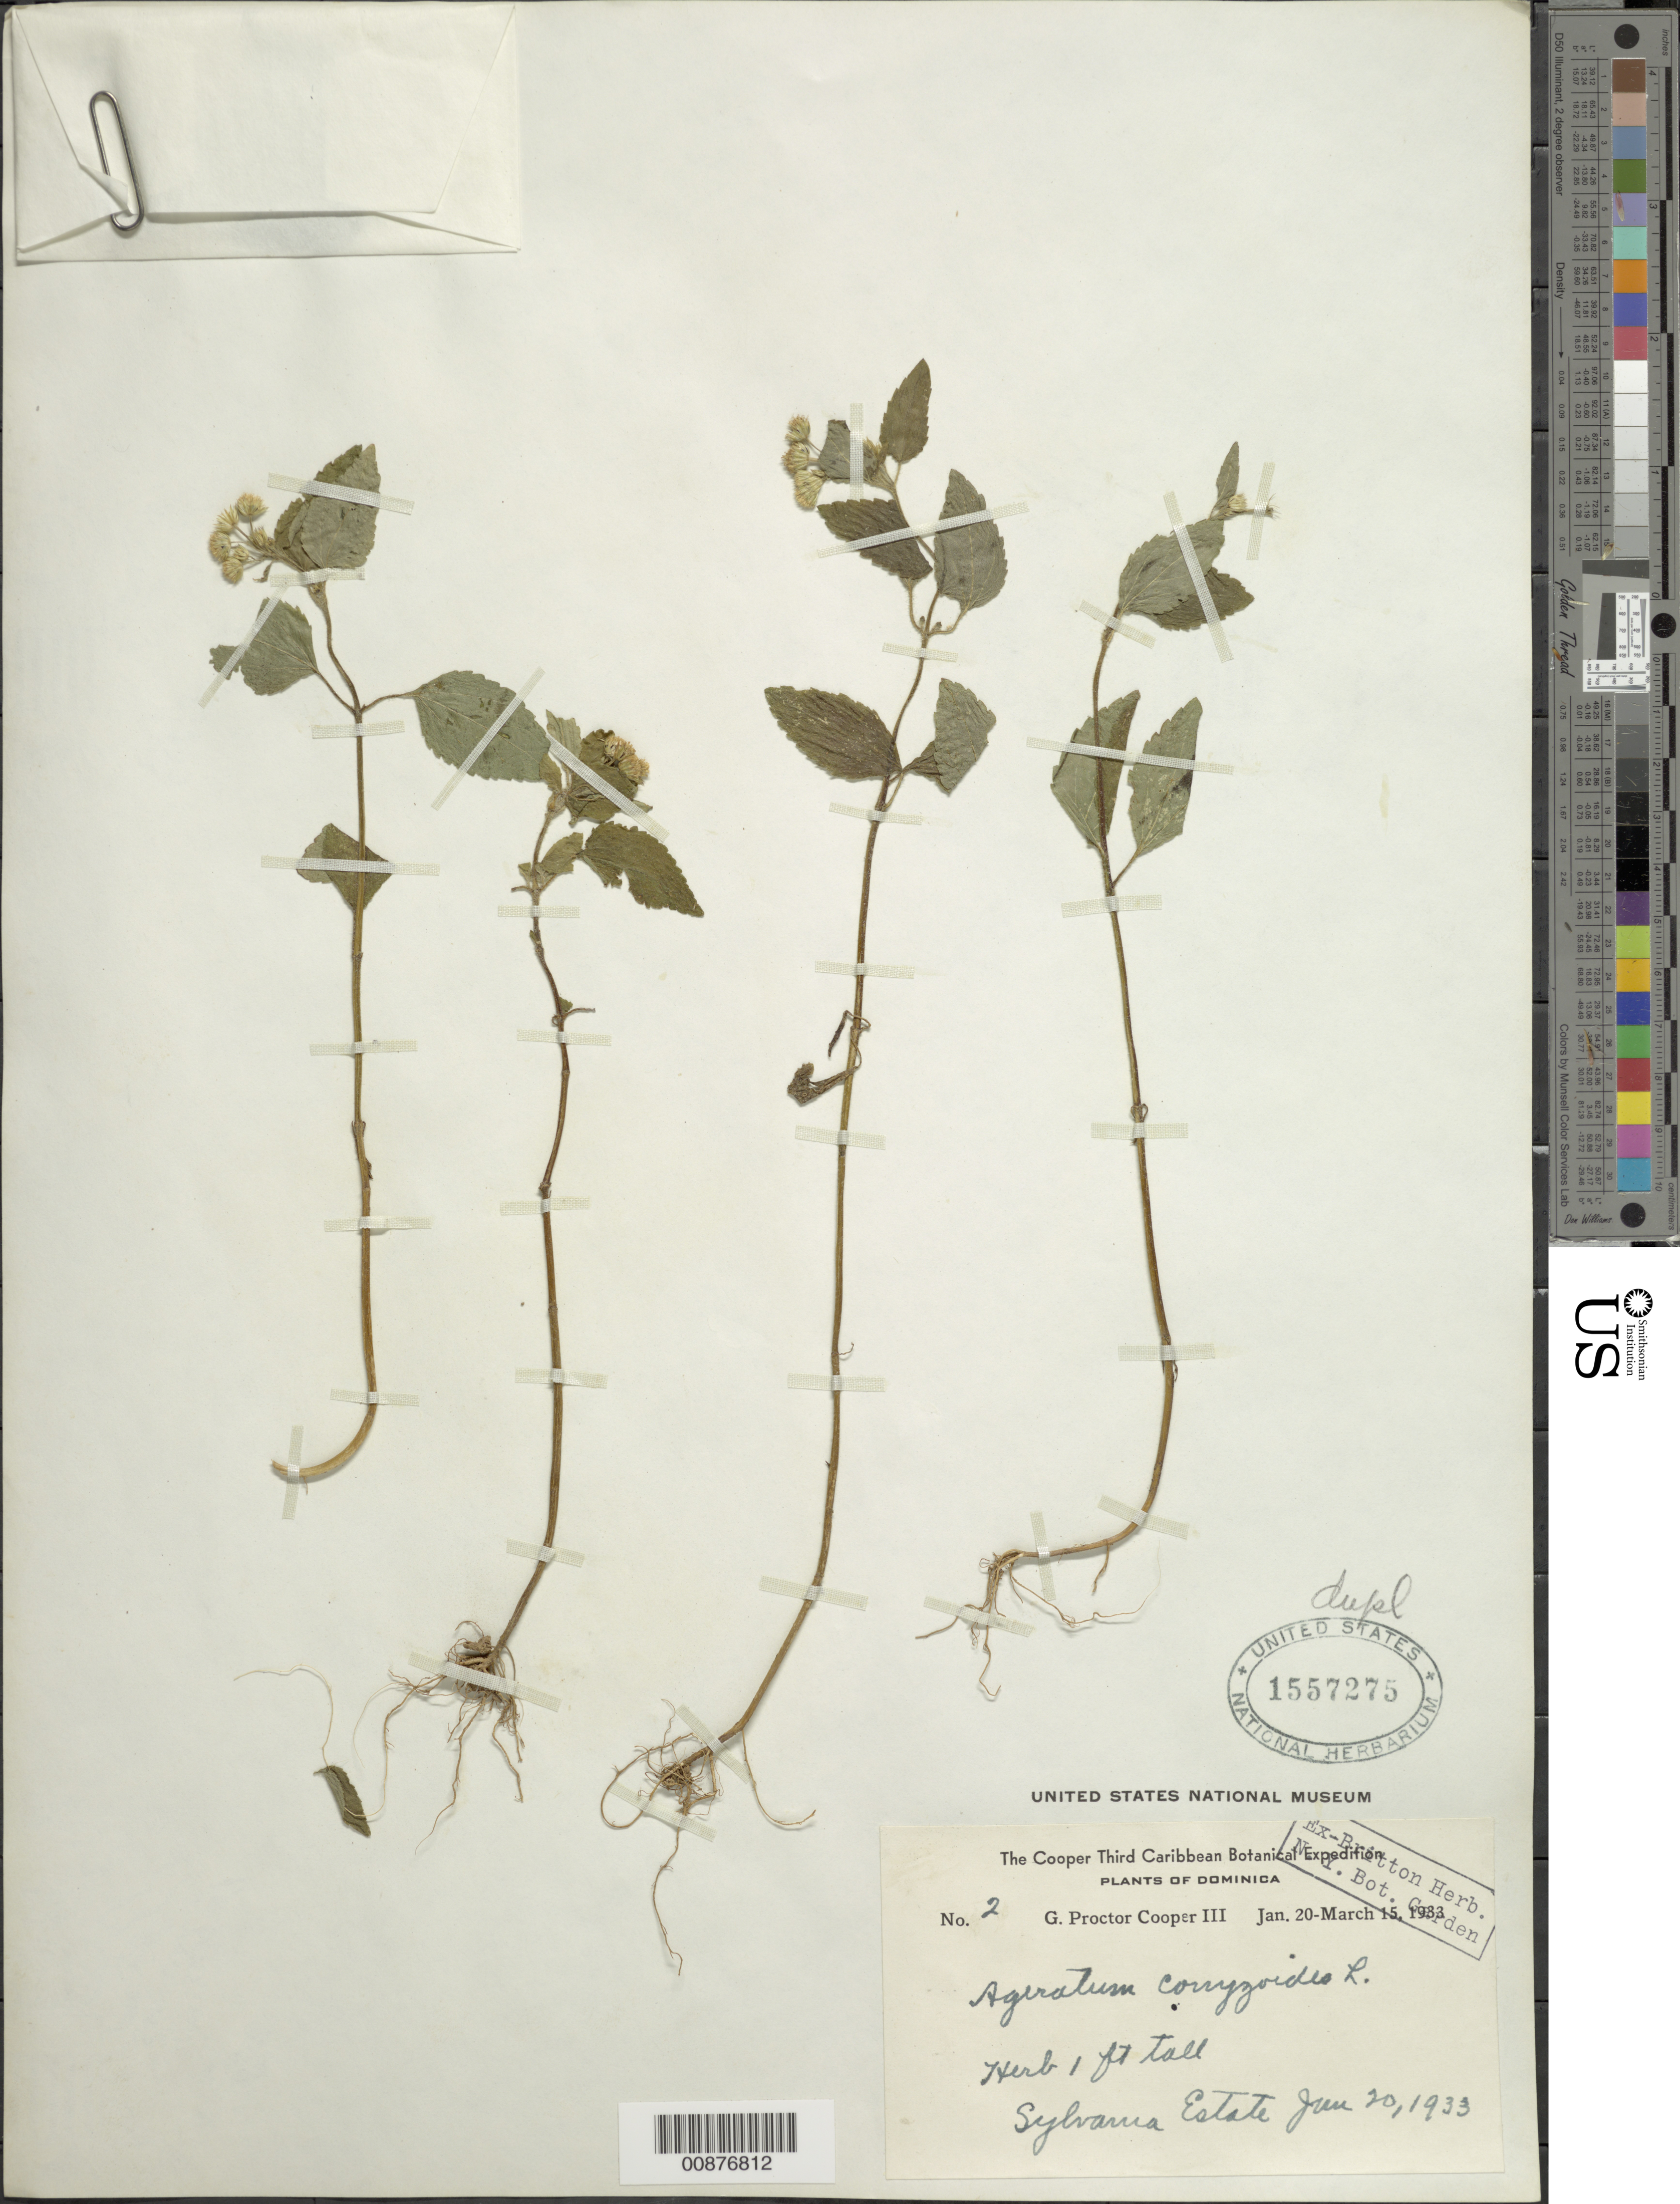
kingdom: Plantae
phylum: Tracheophyta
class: Magnoliopsida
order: Asterales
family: Asteraceae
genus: Ageratum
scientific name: Ageratum conyzoides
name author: L.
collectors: G. Cooper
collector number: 2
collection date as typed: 20 Jun 1933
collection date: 1933-06-20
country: Dominica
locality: Sylvania Estate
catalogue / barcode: US 1557275